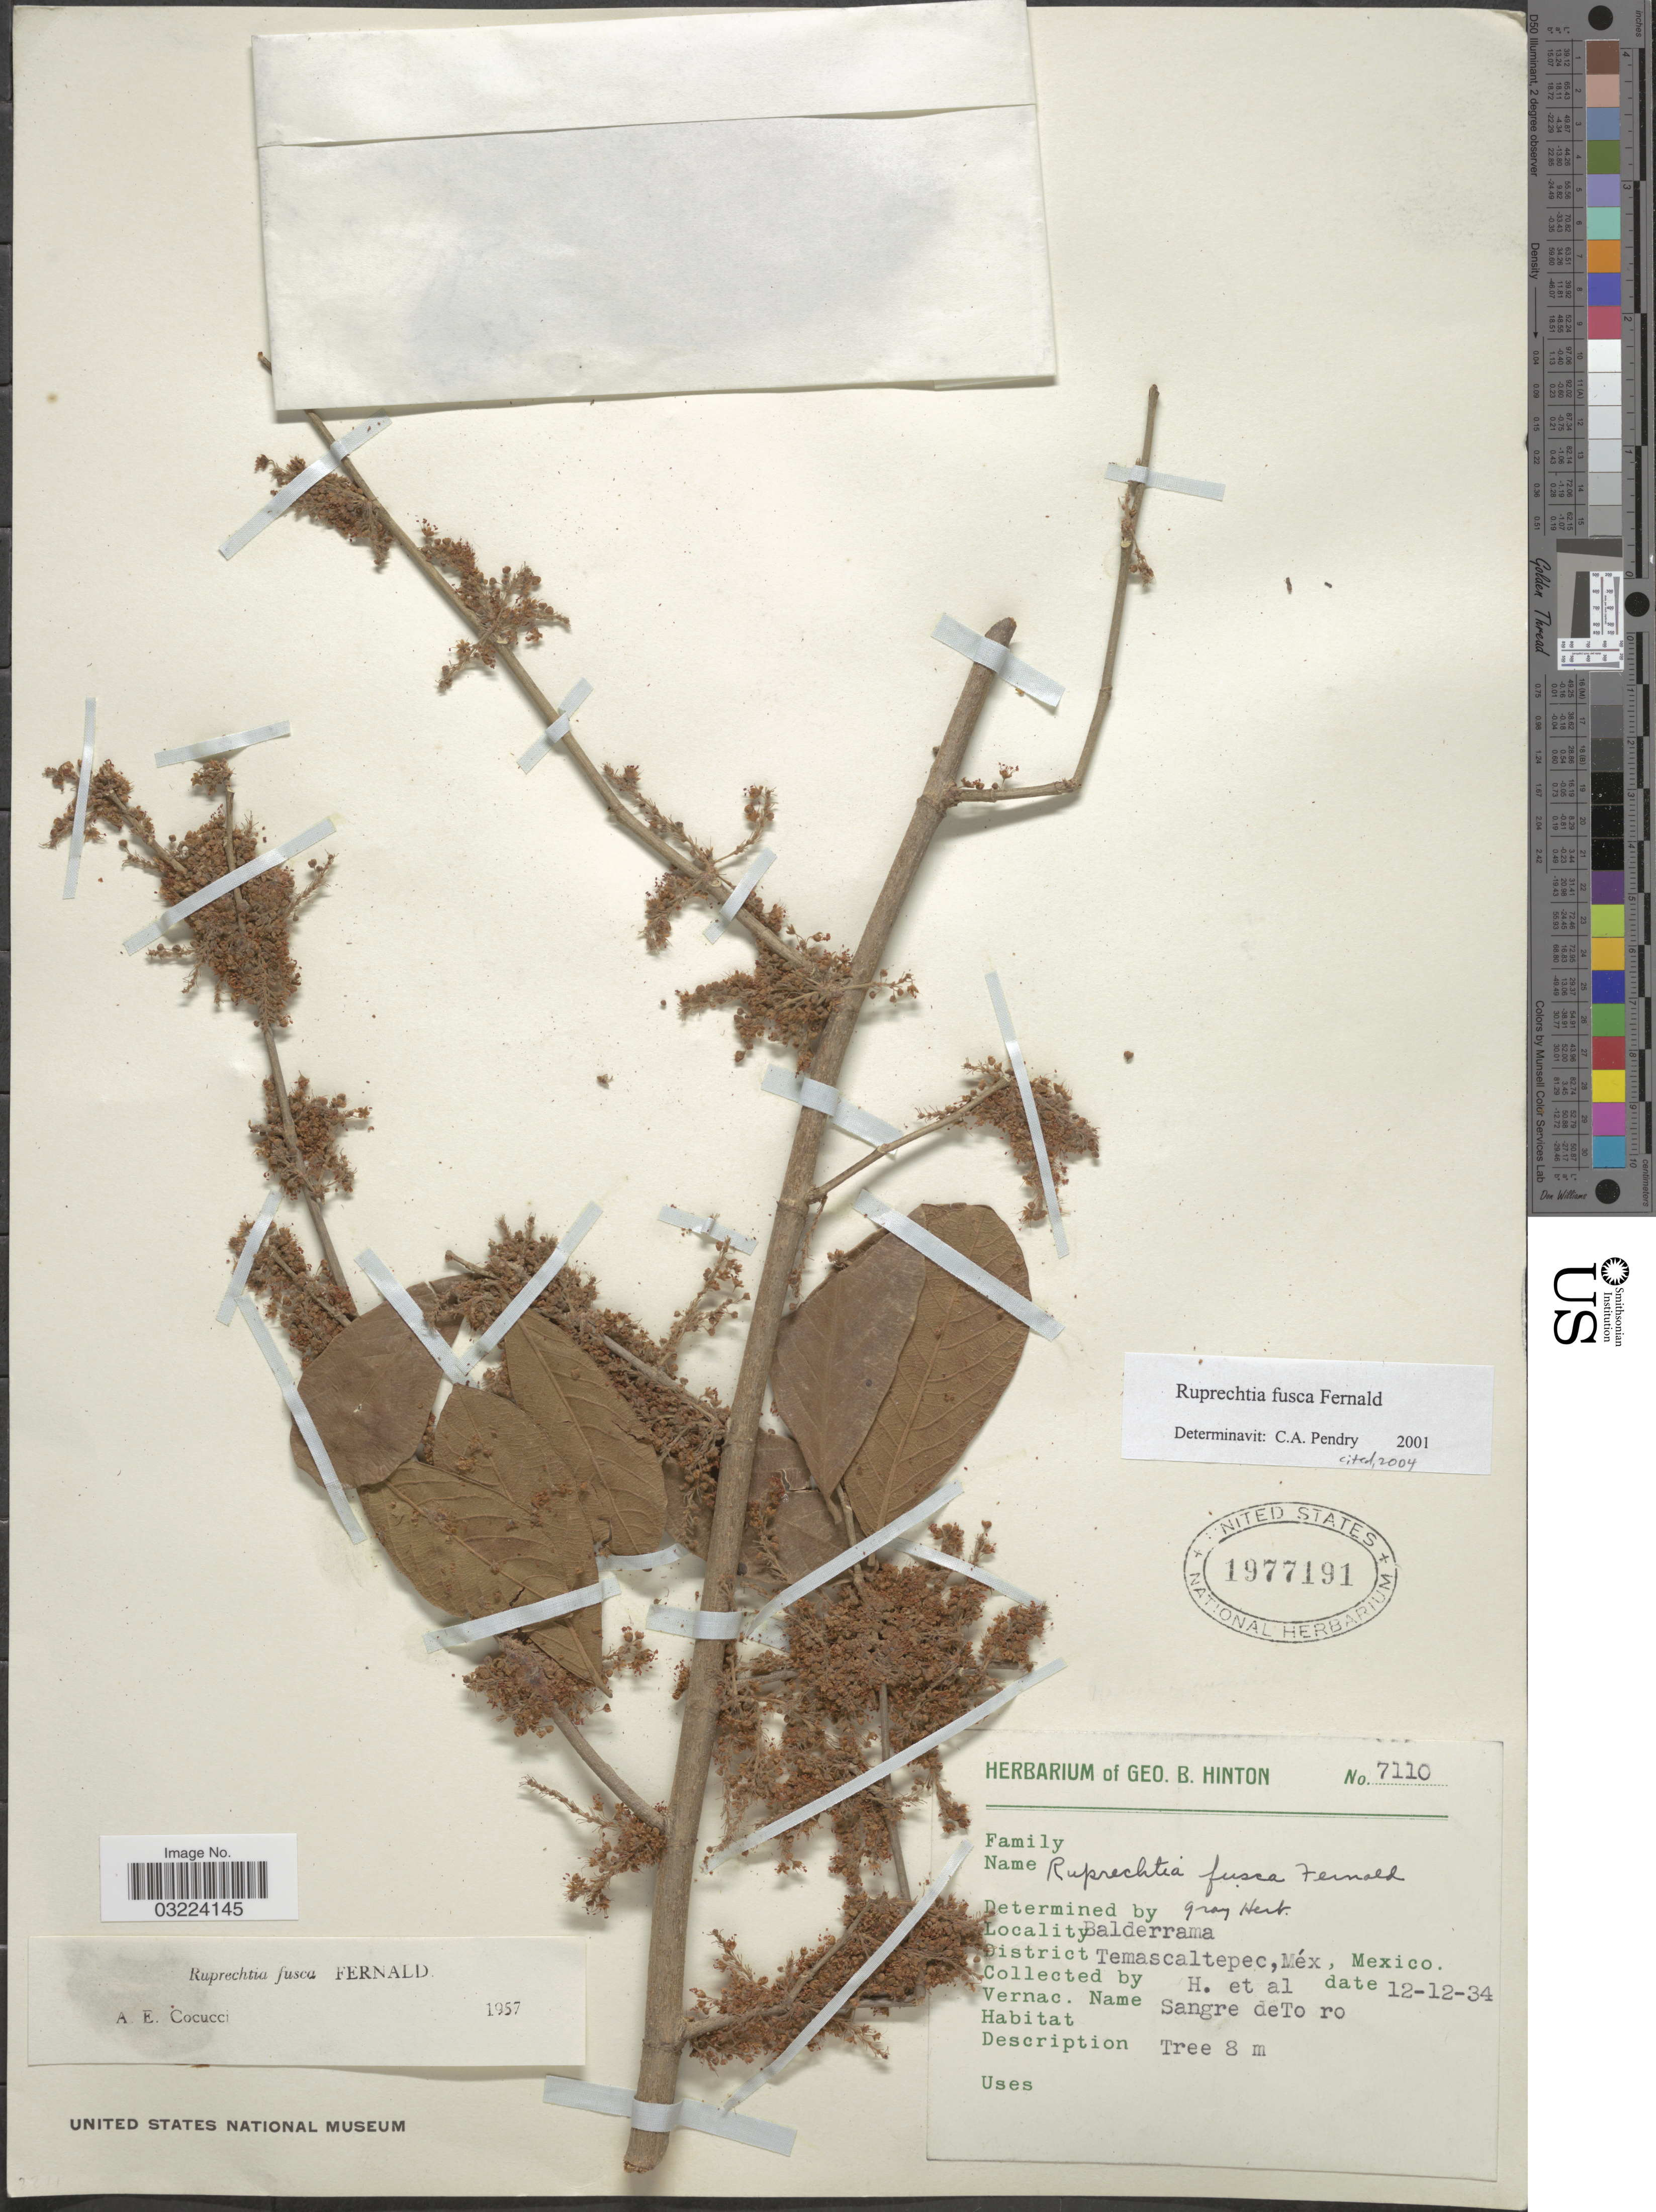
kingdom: Plantae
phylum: Tracheophyta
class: Magnoliopsida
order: Caryophyllales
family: Polygonaceae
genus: Ruprechtia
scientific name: Ruprechtia fusca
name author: Fernald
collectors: G. B. Hinton & et al.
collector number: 7110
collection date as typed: Transcribed d/m/y: 12/12/34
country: Mexico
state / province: México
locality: Balderrama, District Temascaltepec.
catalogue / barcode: US 1977191